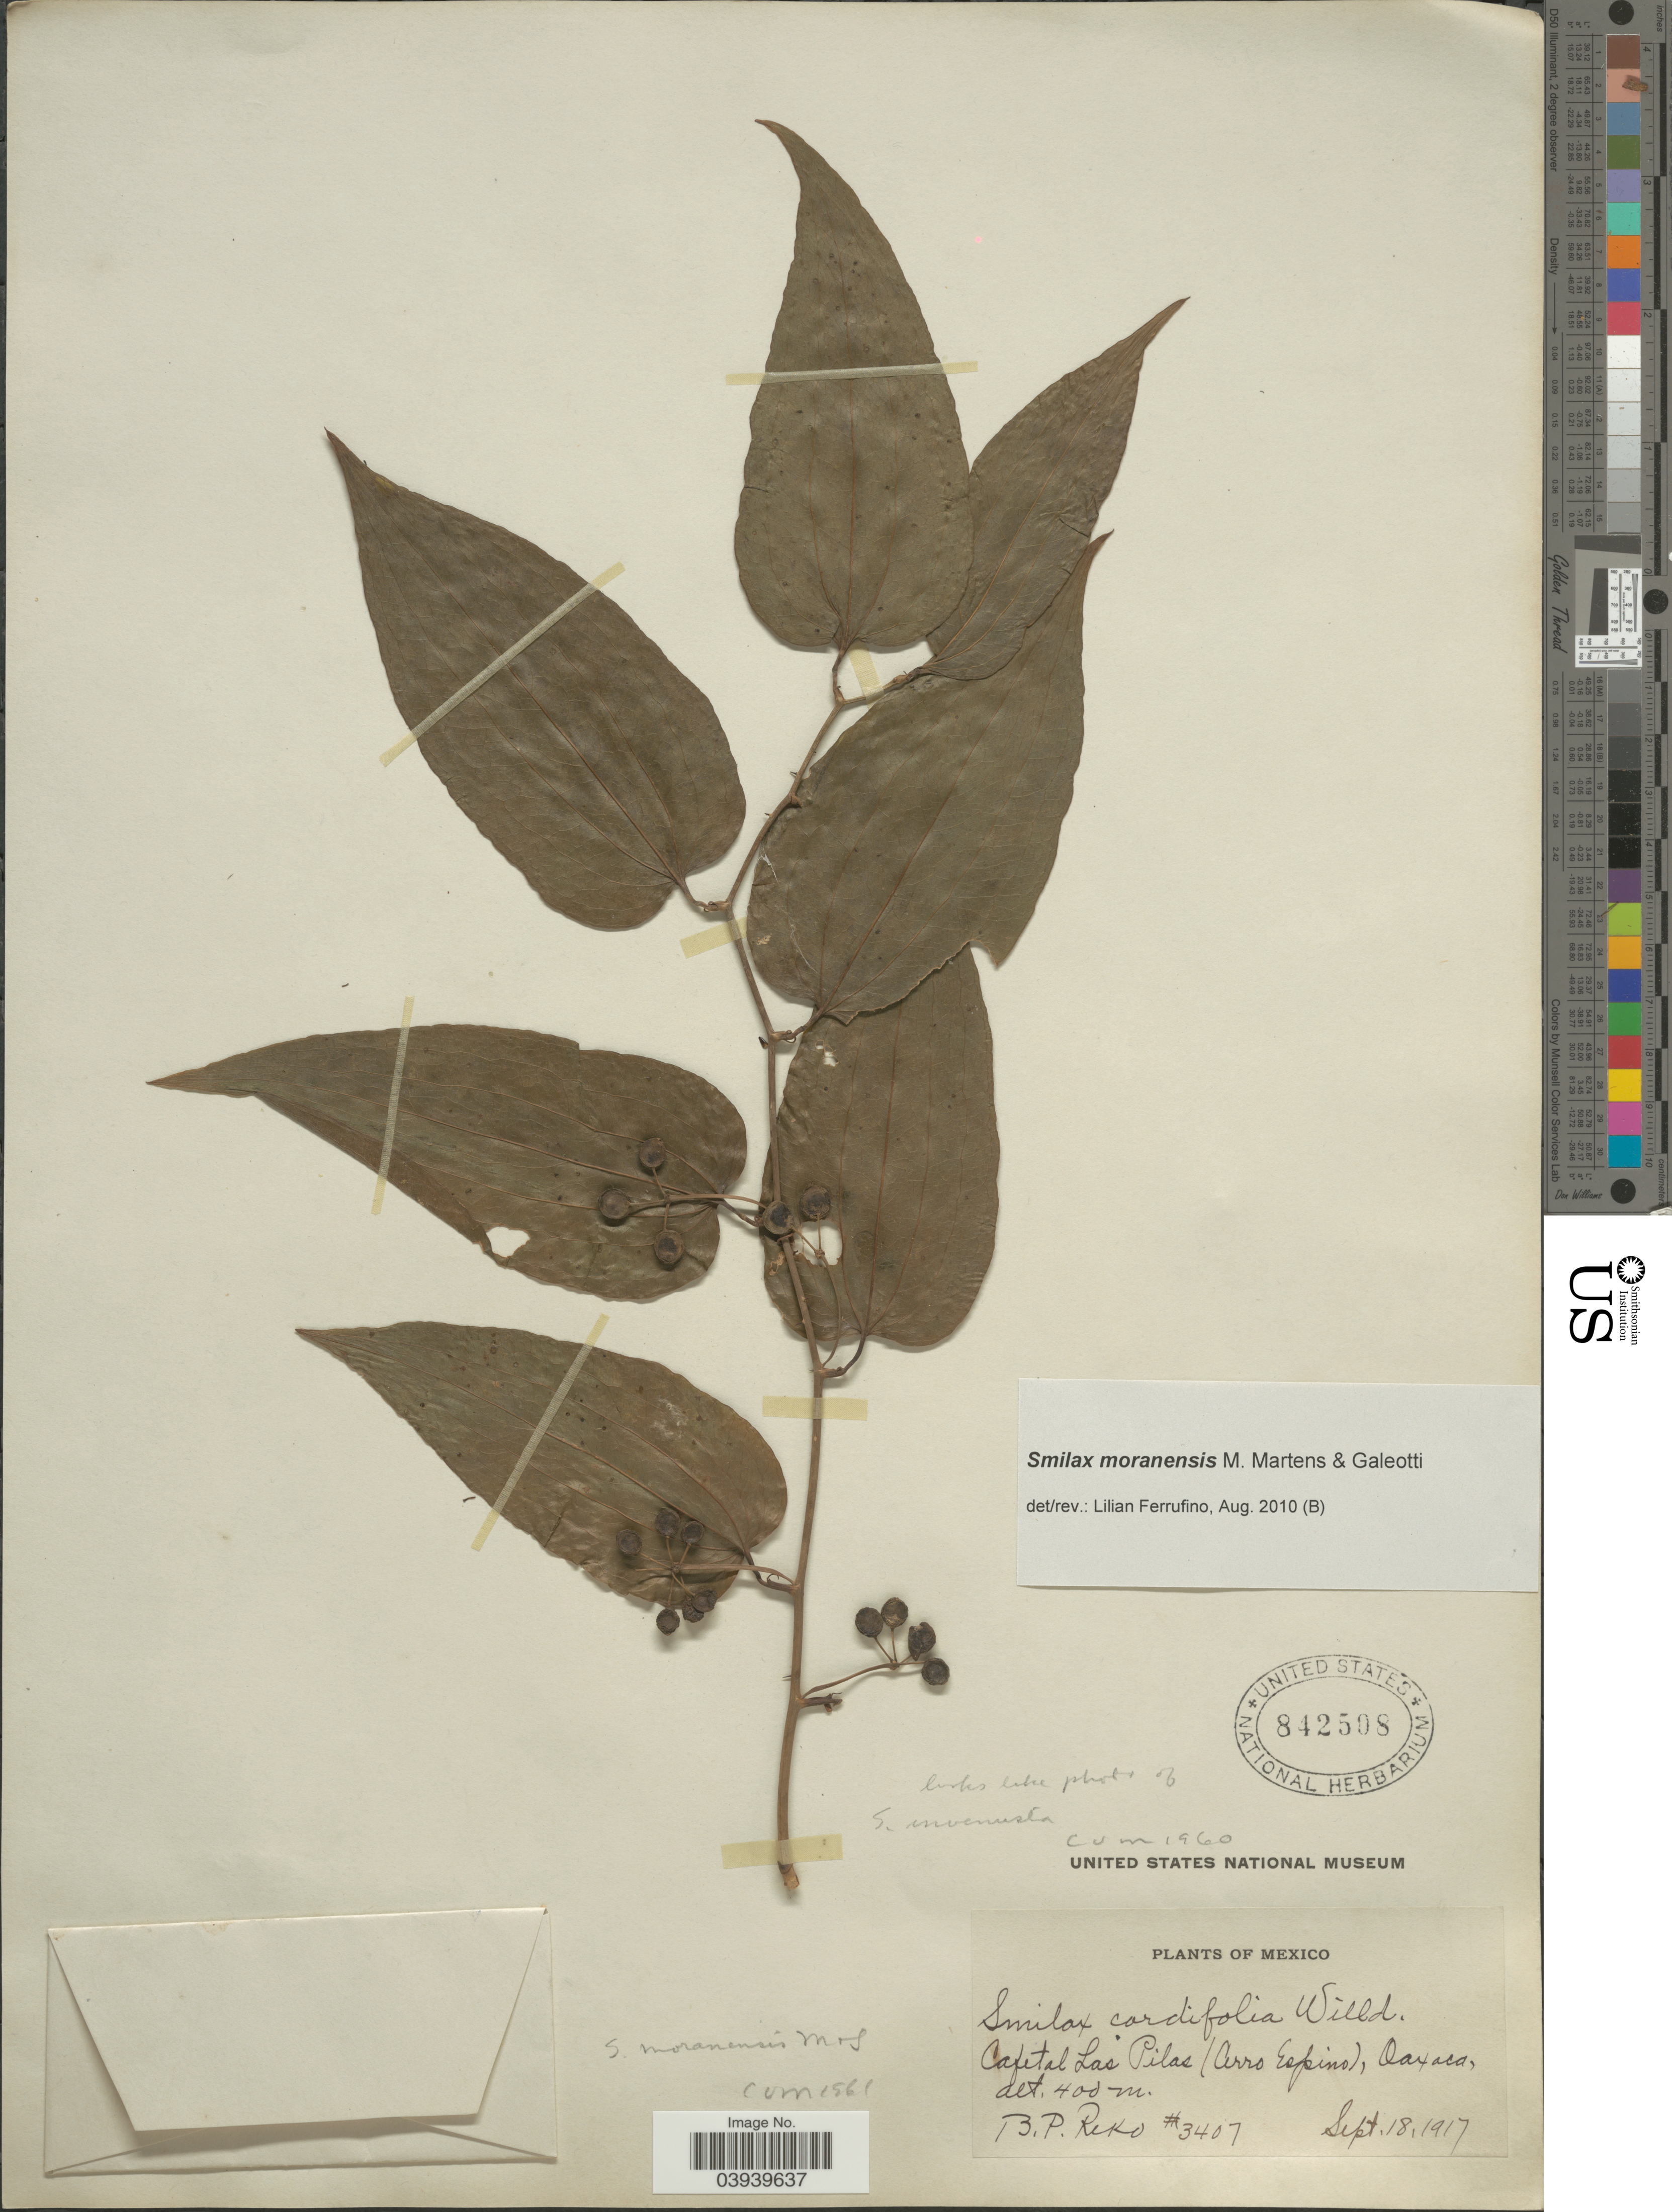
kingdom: Plantae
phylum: Tracheophyta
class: Liliopsida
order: Liliales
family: Smilacaceae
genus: Smilax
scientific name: Smilax moranensis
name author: M. Martens & Galeotti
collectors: B. P. Reko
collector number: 3407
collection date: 1917-09-18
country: Mexico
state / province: Oaxaca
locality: Cafetal Las Pilas (Cerro Espino).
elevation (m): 400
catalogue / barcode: US 842508